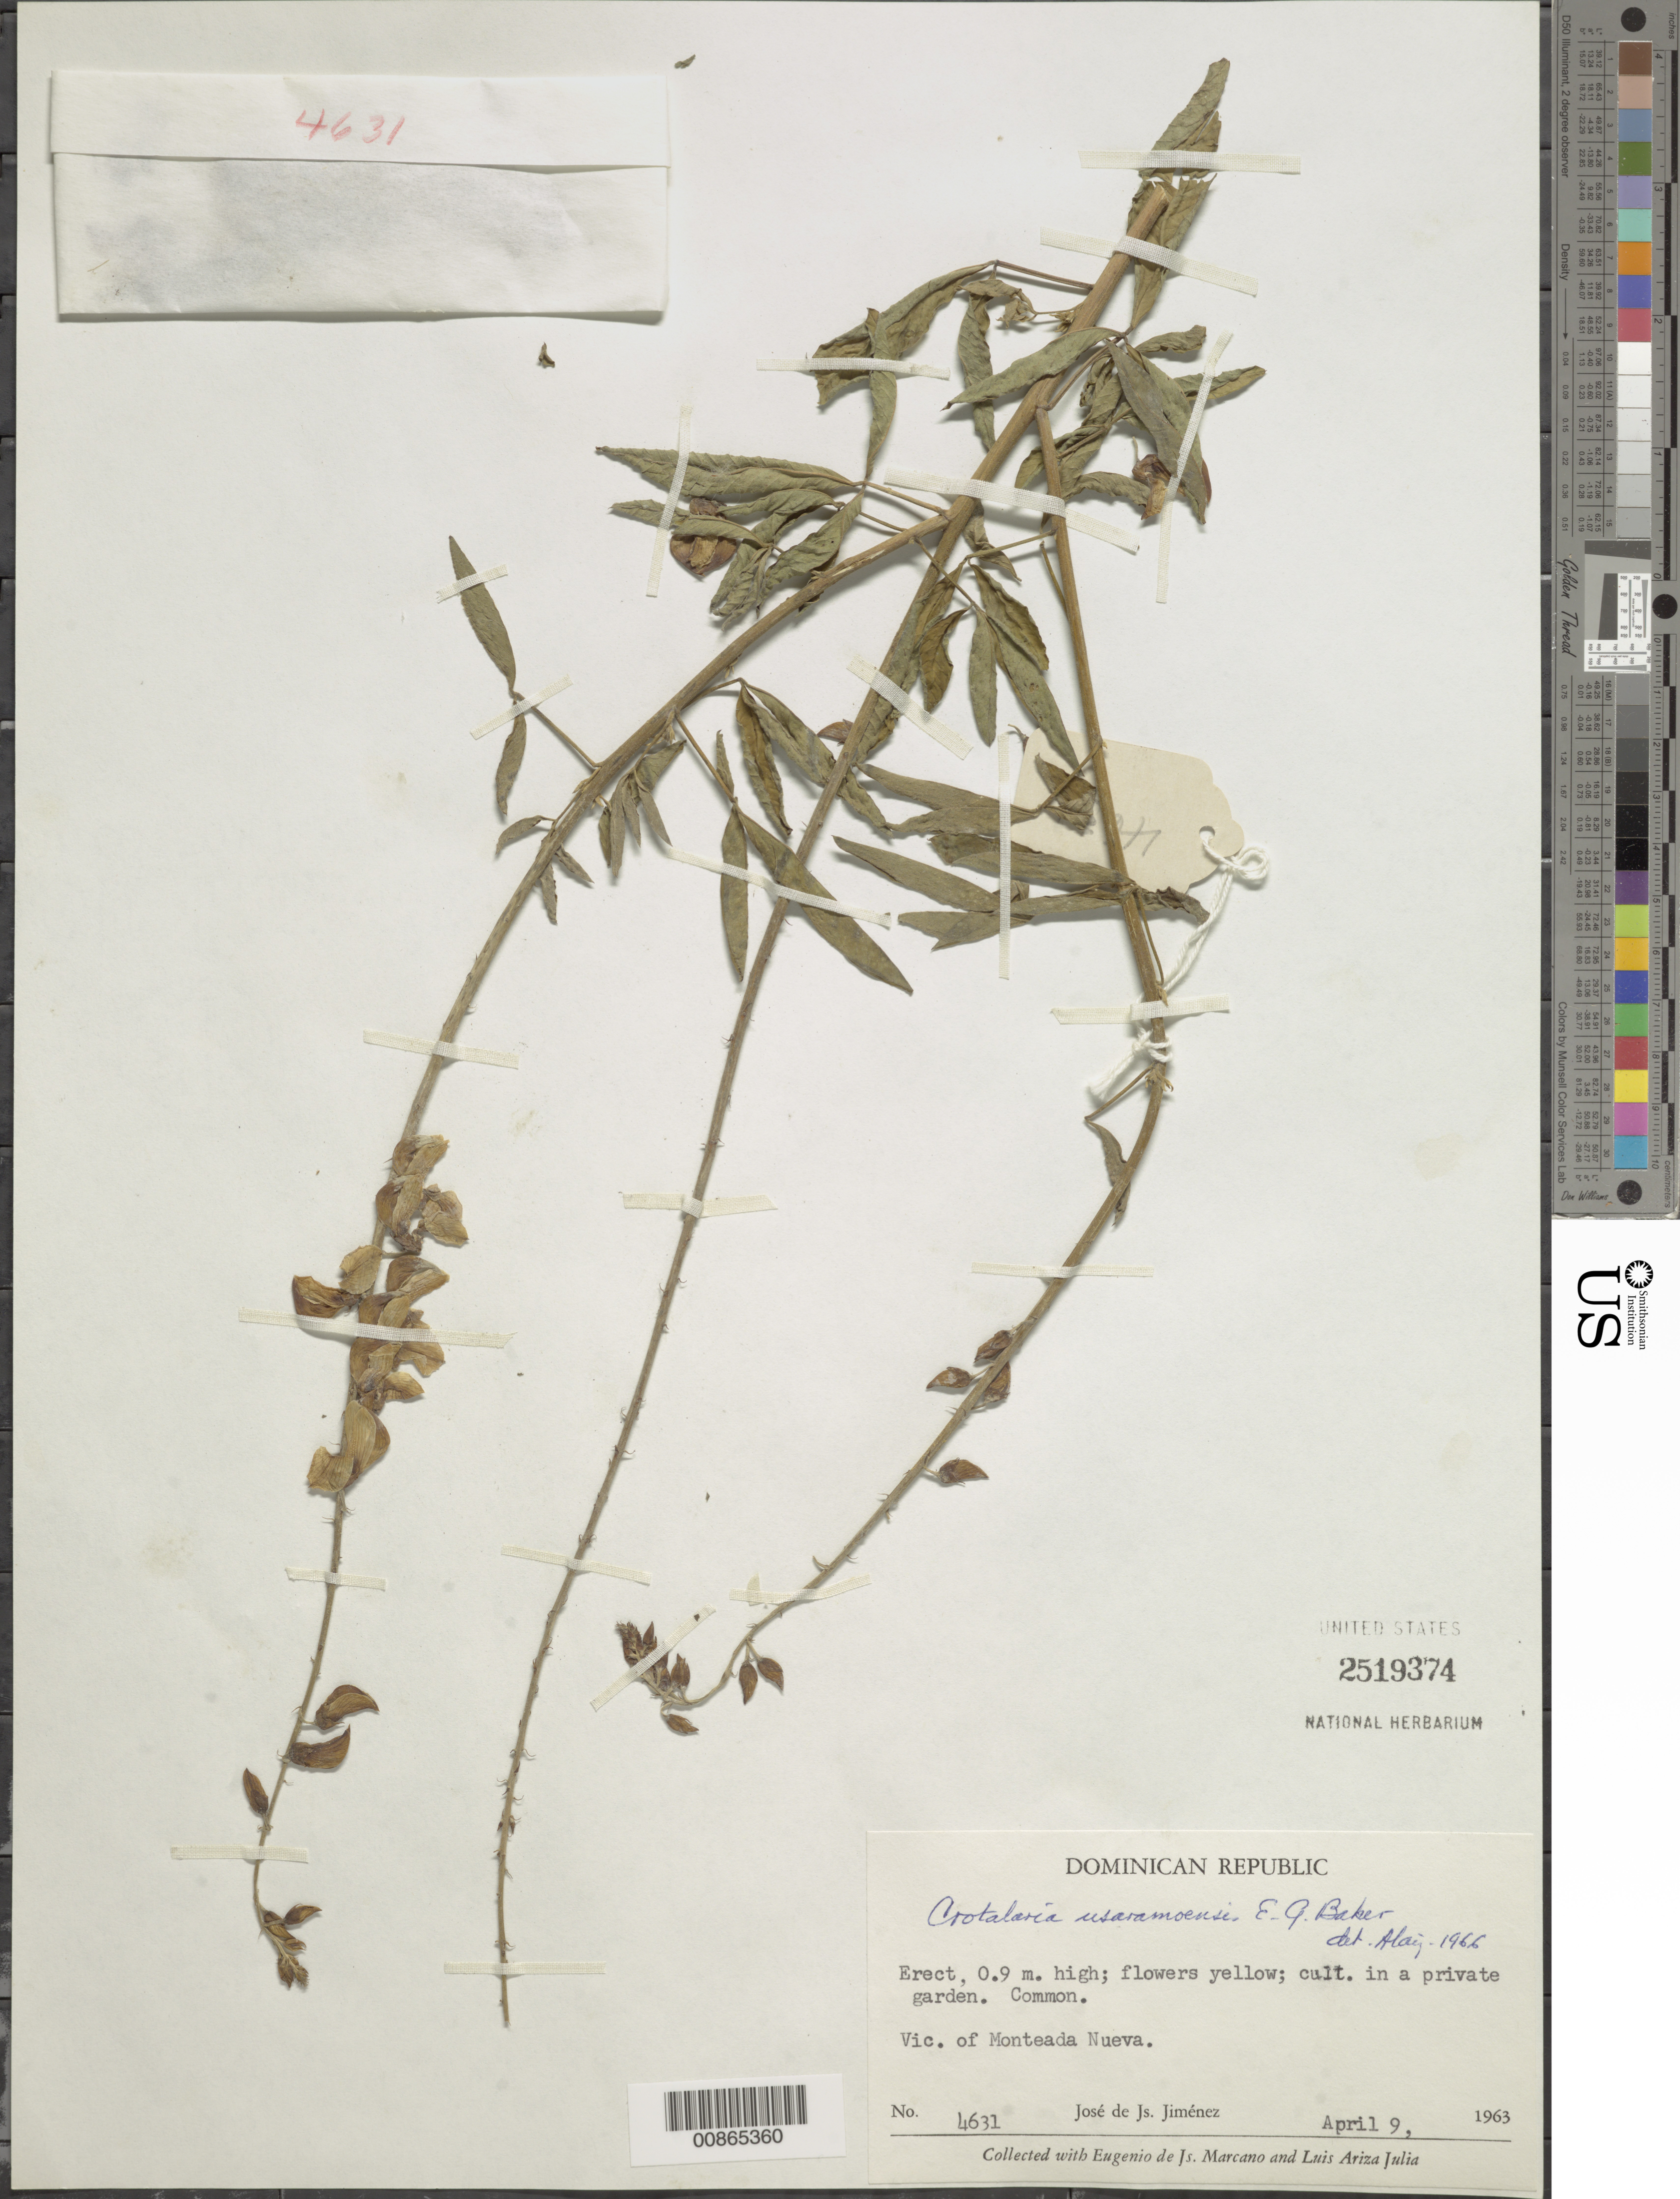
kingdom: Plantae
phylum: Tracheophyta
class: Magnoliopsida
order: Fabales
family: Fabaceae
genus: Crotalaria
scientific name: Crotalaria zanzibarica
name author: Benth.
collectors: J. J. Jiménez Almonte, E. J. Marcano F. & L. Ariza-Julia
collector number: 4631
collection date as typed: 09 Apr 1963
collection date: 1963-04-09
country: Dominican Republic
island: Hispaniola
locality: Vicinity of Monteada Nueva.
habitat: Cultivated in a private garden.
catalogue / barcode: US 2519374